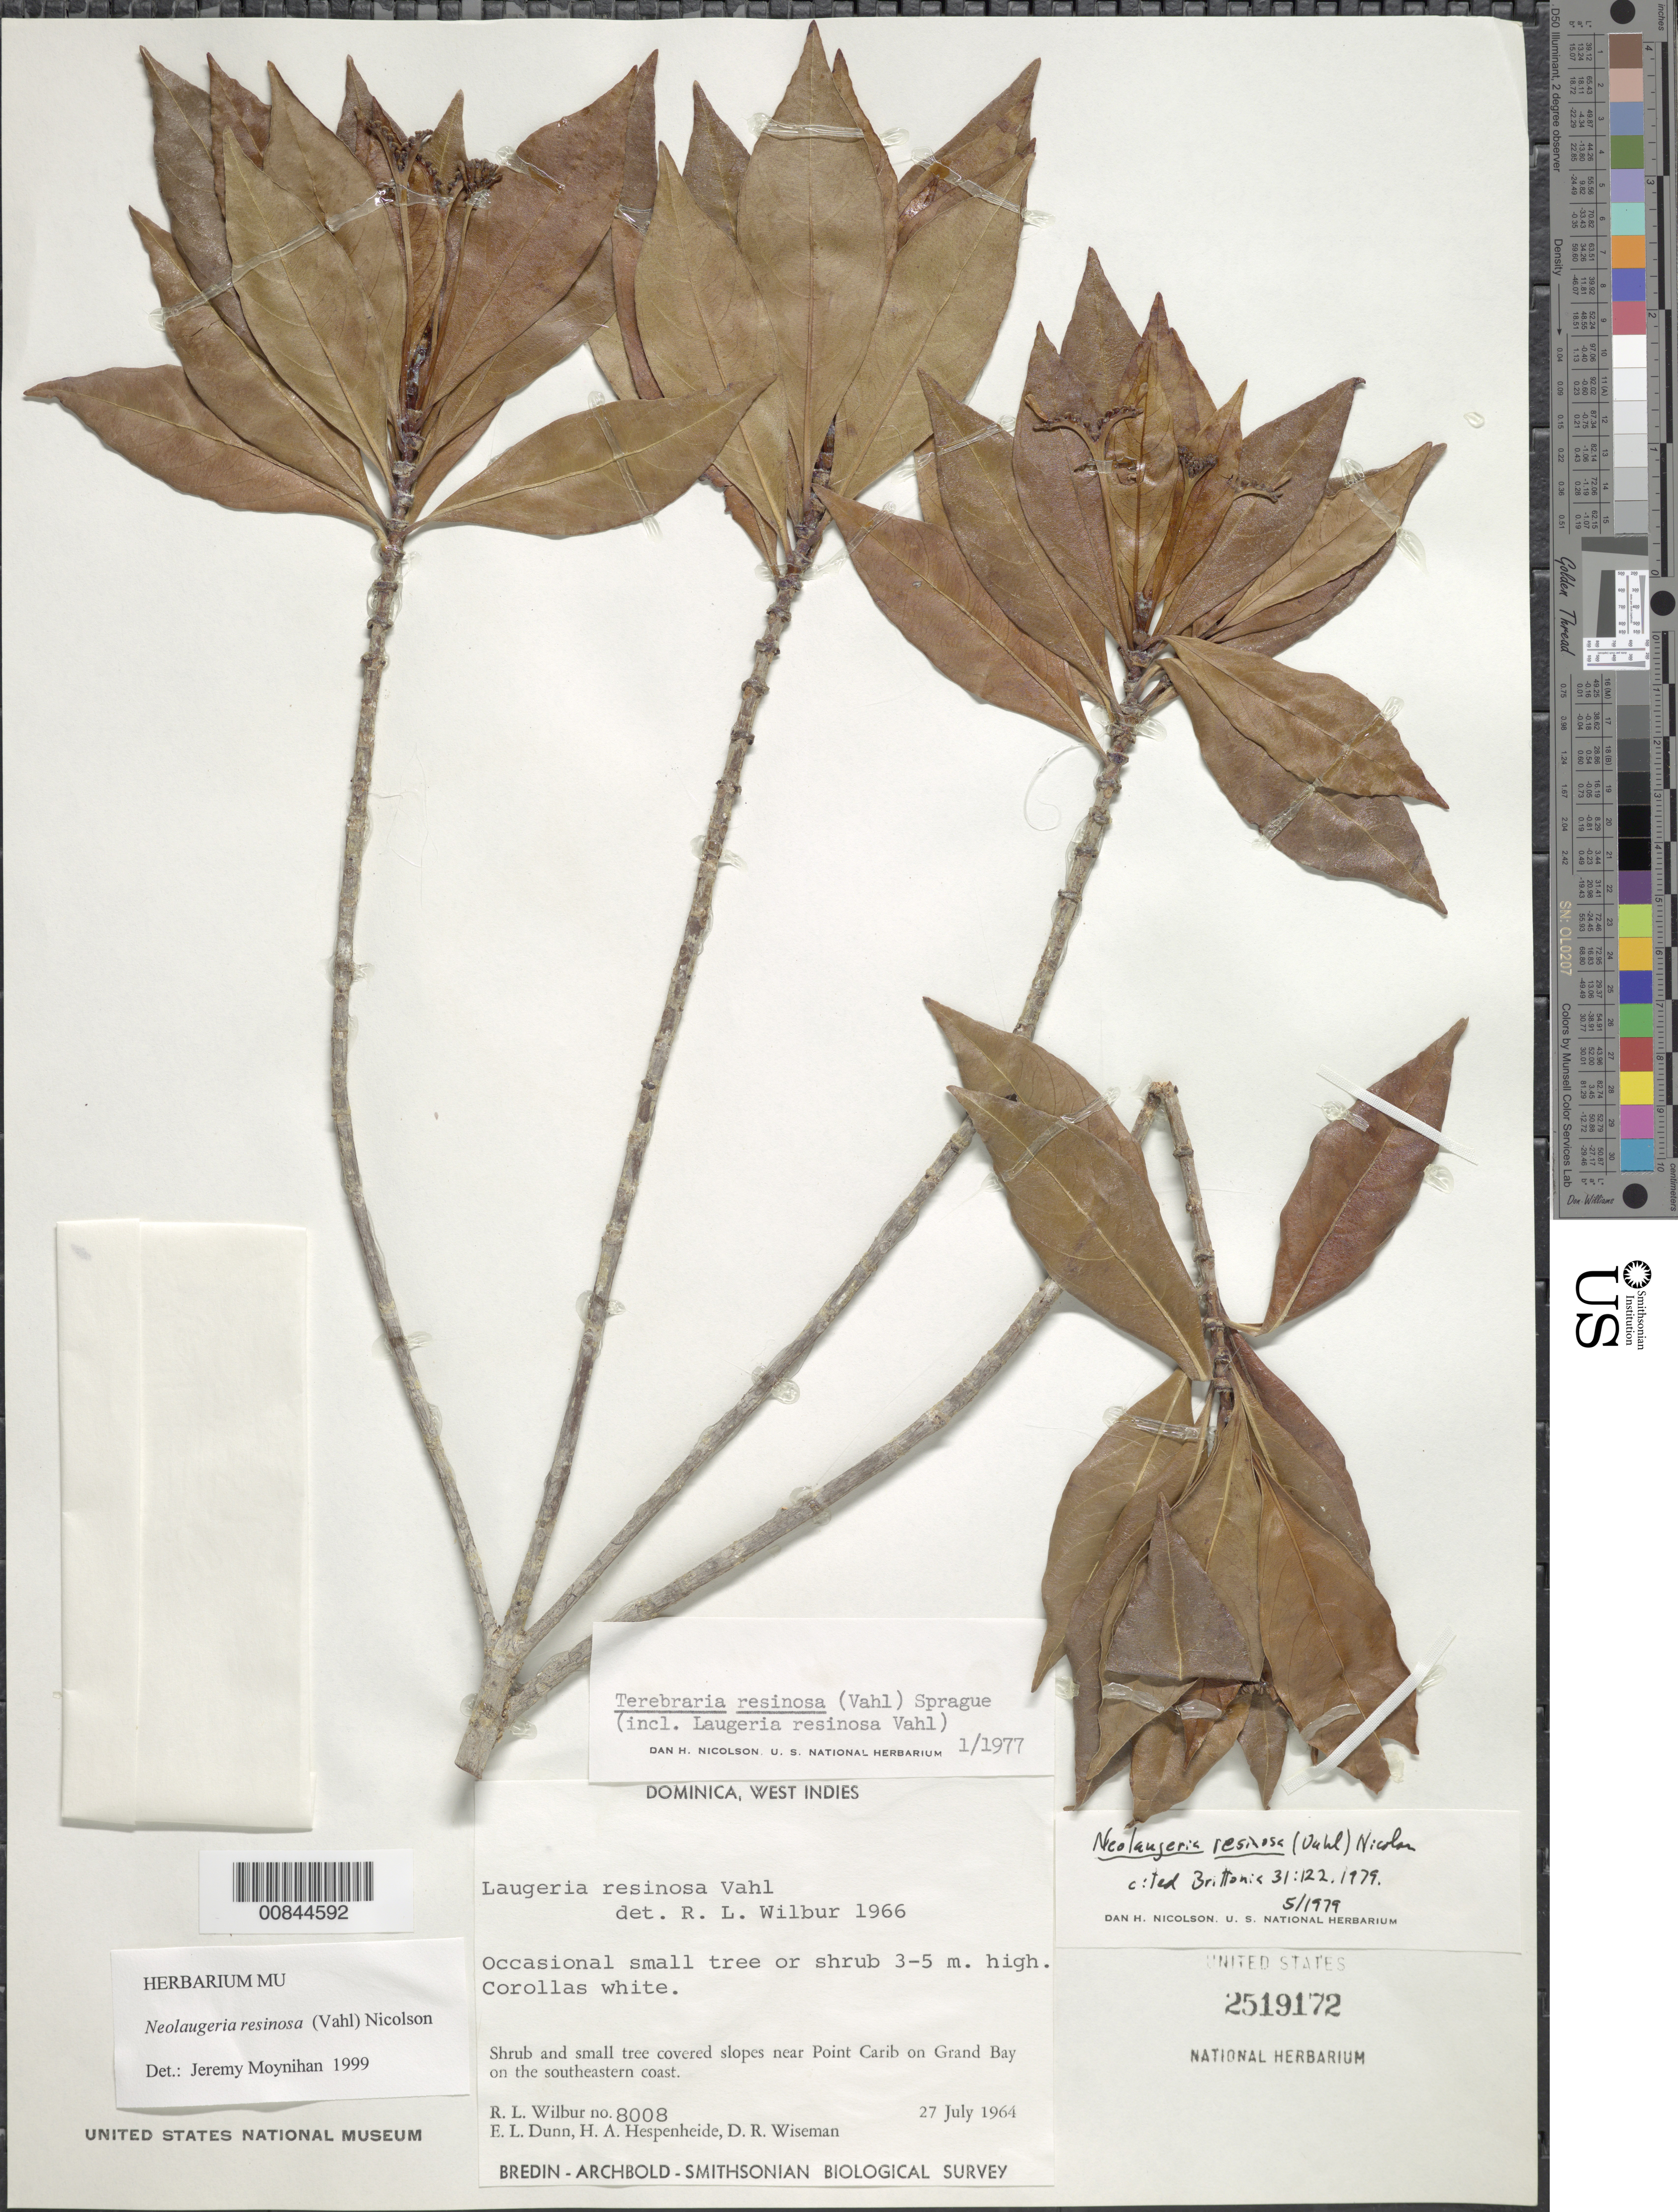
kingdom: Plantae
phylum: Tracheophyta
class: Magnoliopsida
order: Gentianales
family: Rubiaceae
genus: Stenostomum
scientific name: Stenostomum resinosum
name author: (Vahl) Griseb.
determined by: Moynihan, J.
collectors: R. L. Wilbur, E. Dunn, H. A. Hespenheide & D. R. Wiseman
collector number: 8008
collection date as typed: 27 Jul 1964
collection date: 1964-07-27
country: Dominica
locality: Slopes near point Carib on Grand Bay, on the southeastern coast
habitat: Shrub and small tree-covered slopes on coast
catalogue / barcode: US 2519172